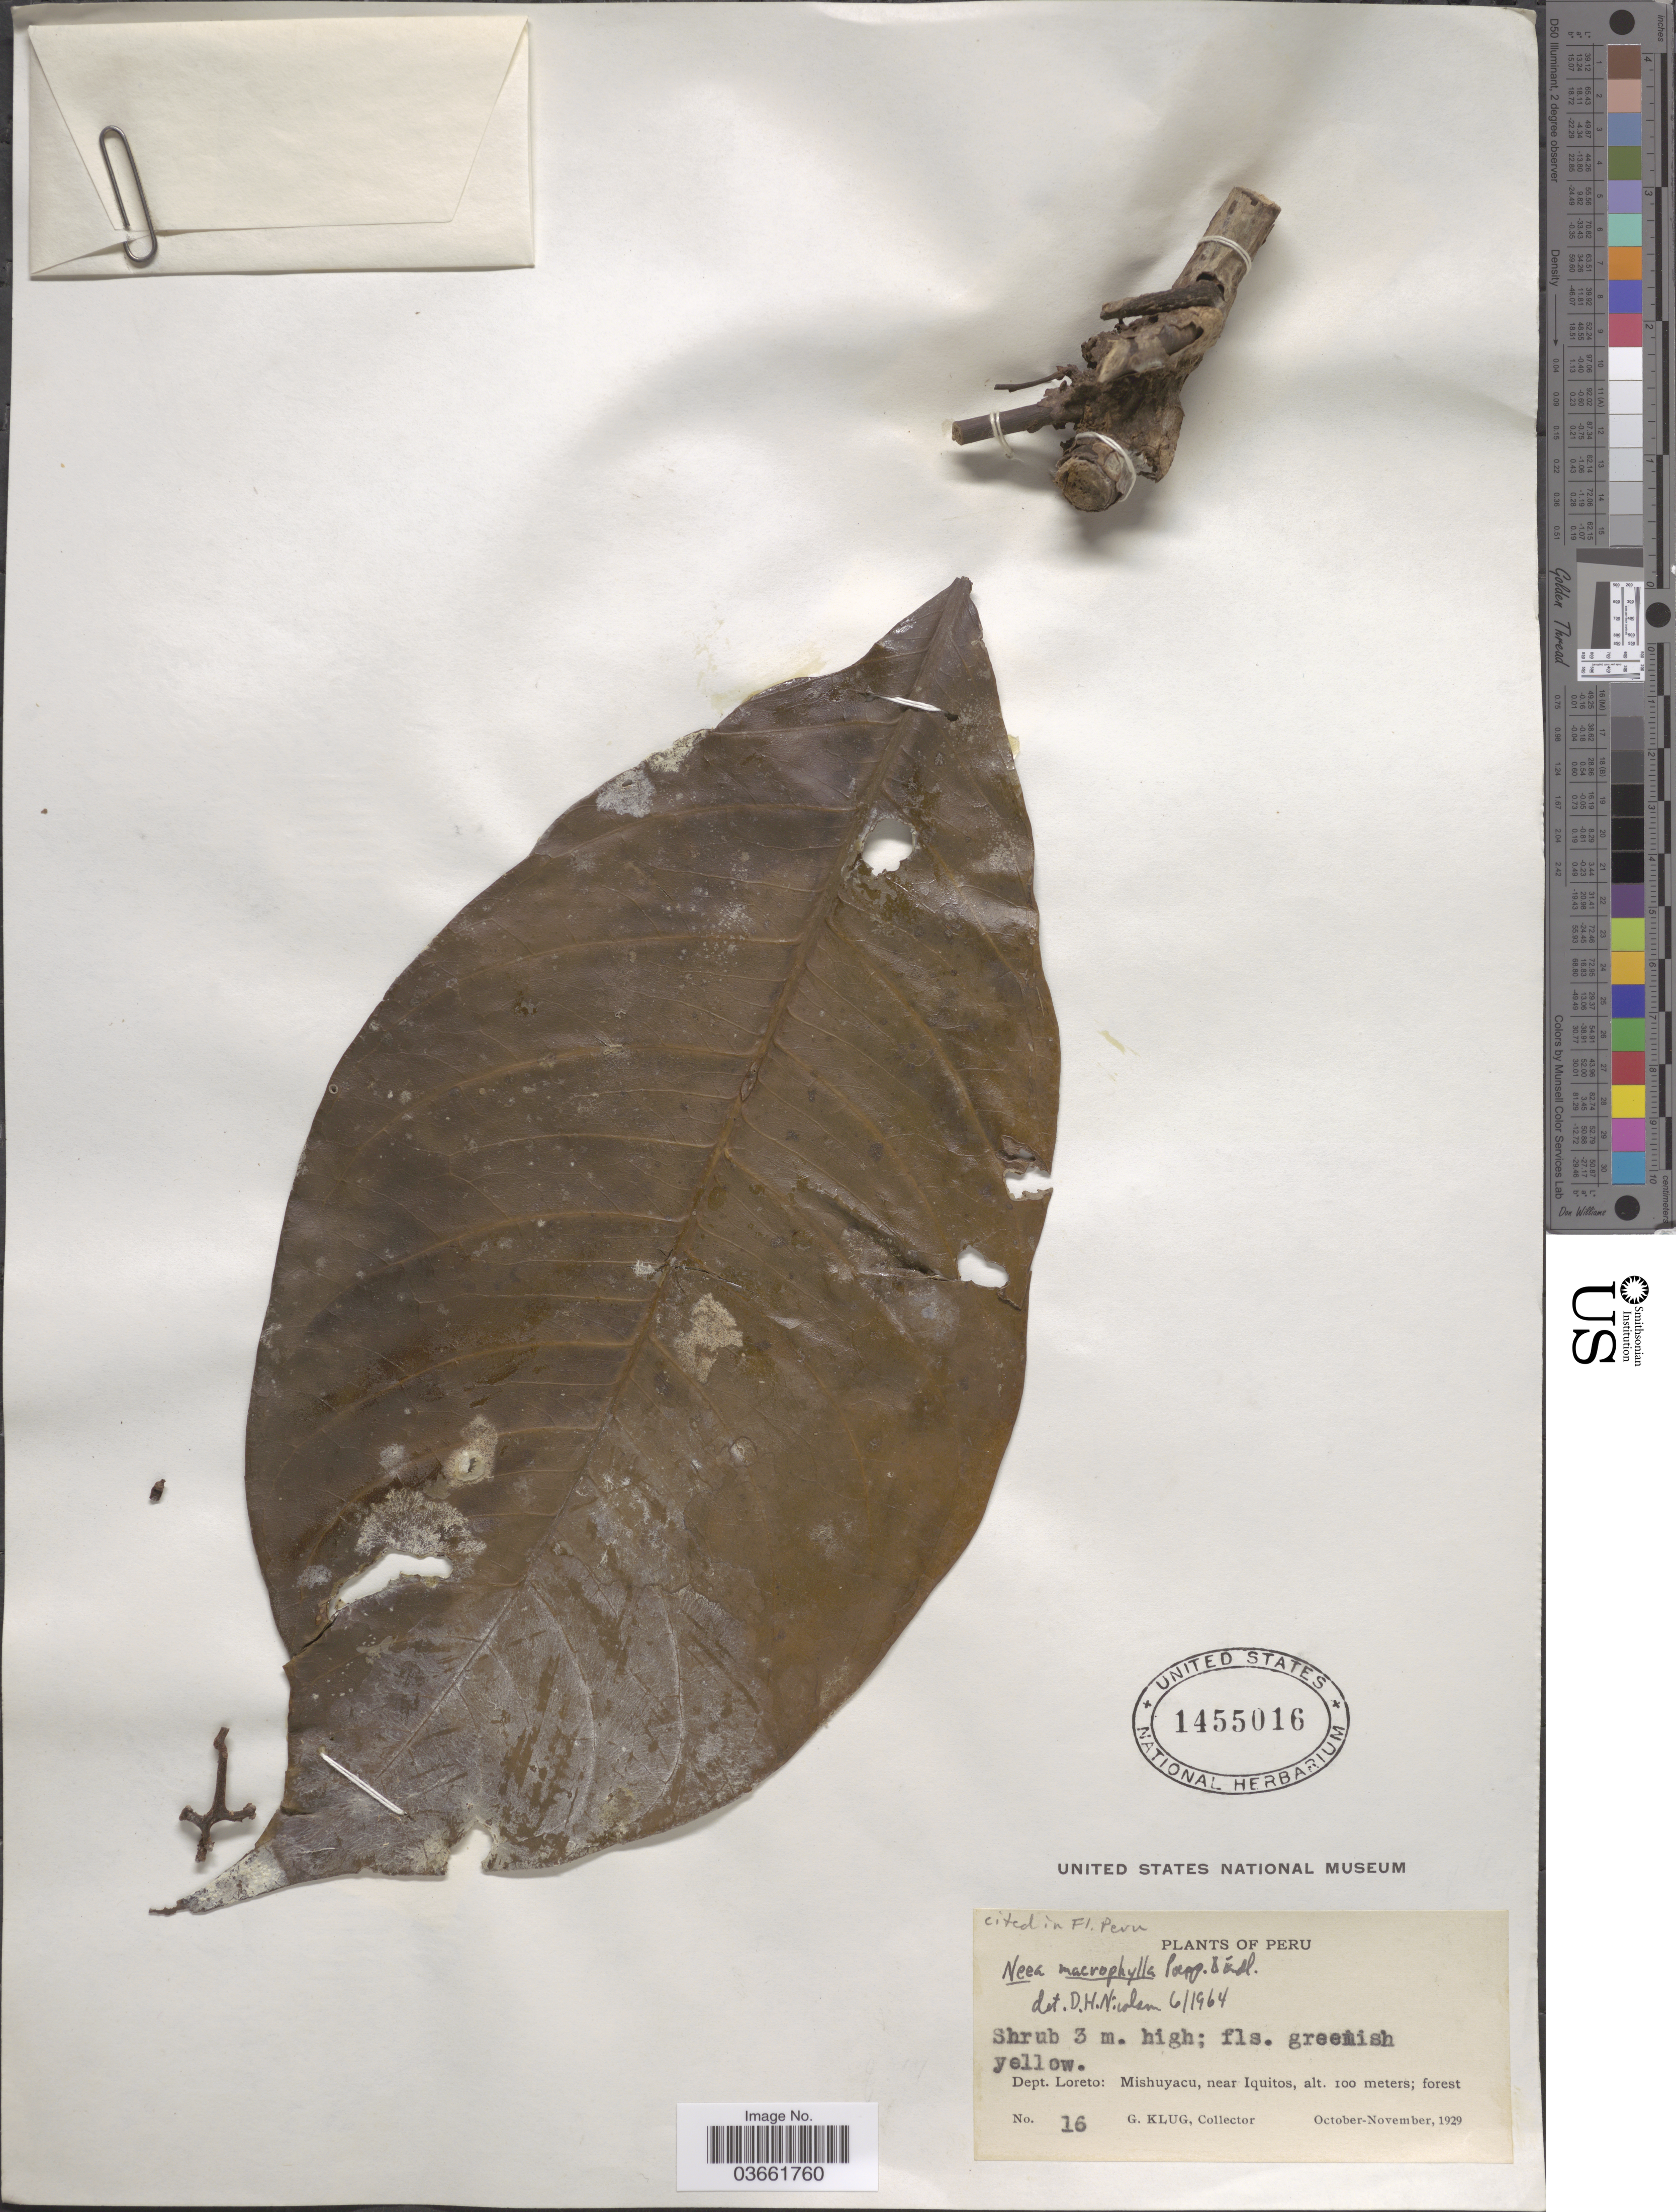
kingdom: Plantae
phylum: Tracheophyta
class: Magnoliopsida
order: Caryophyllales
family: Nyctaginaceae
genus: Neea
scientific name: Neea macrophylla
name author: Britton ex Rusby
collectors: G. Klug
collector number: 16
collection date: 1929-10/1929-11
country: Peru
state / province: Loreto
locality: Dept. Loreto: Mishuyacu, near Iquitos.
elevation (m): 100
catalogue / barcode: US 1455016